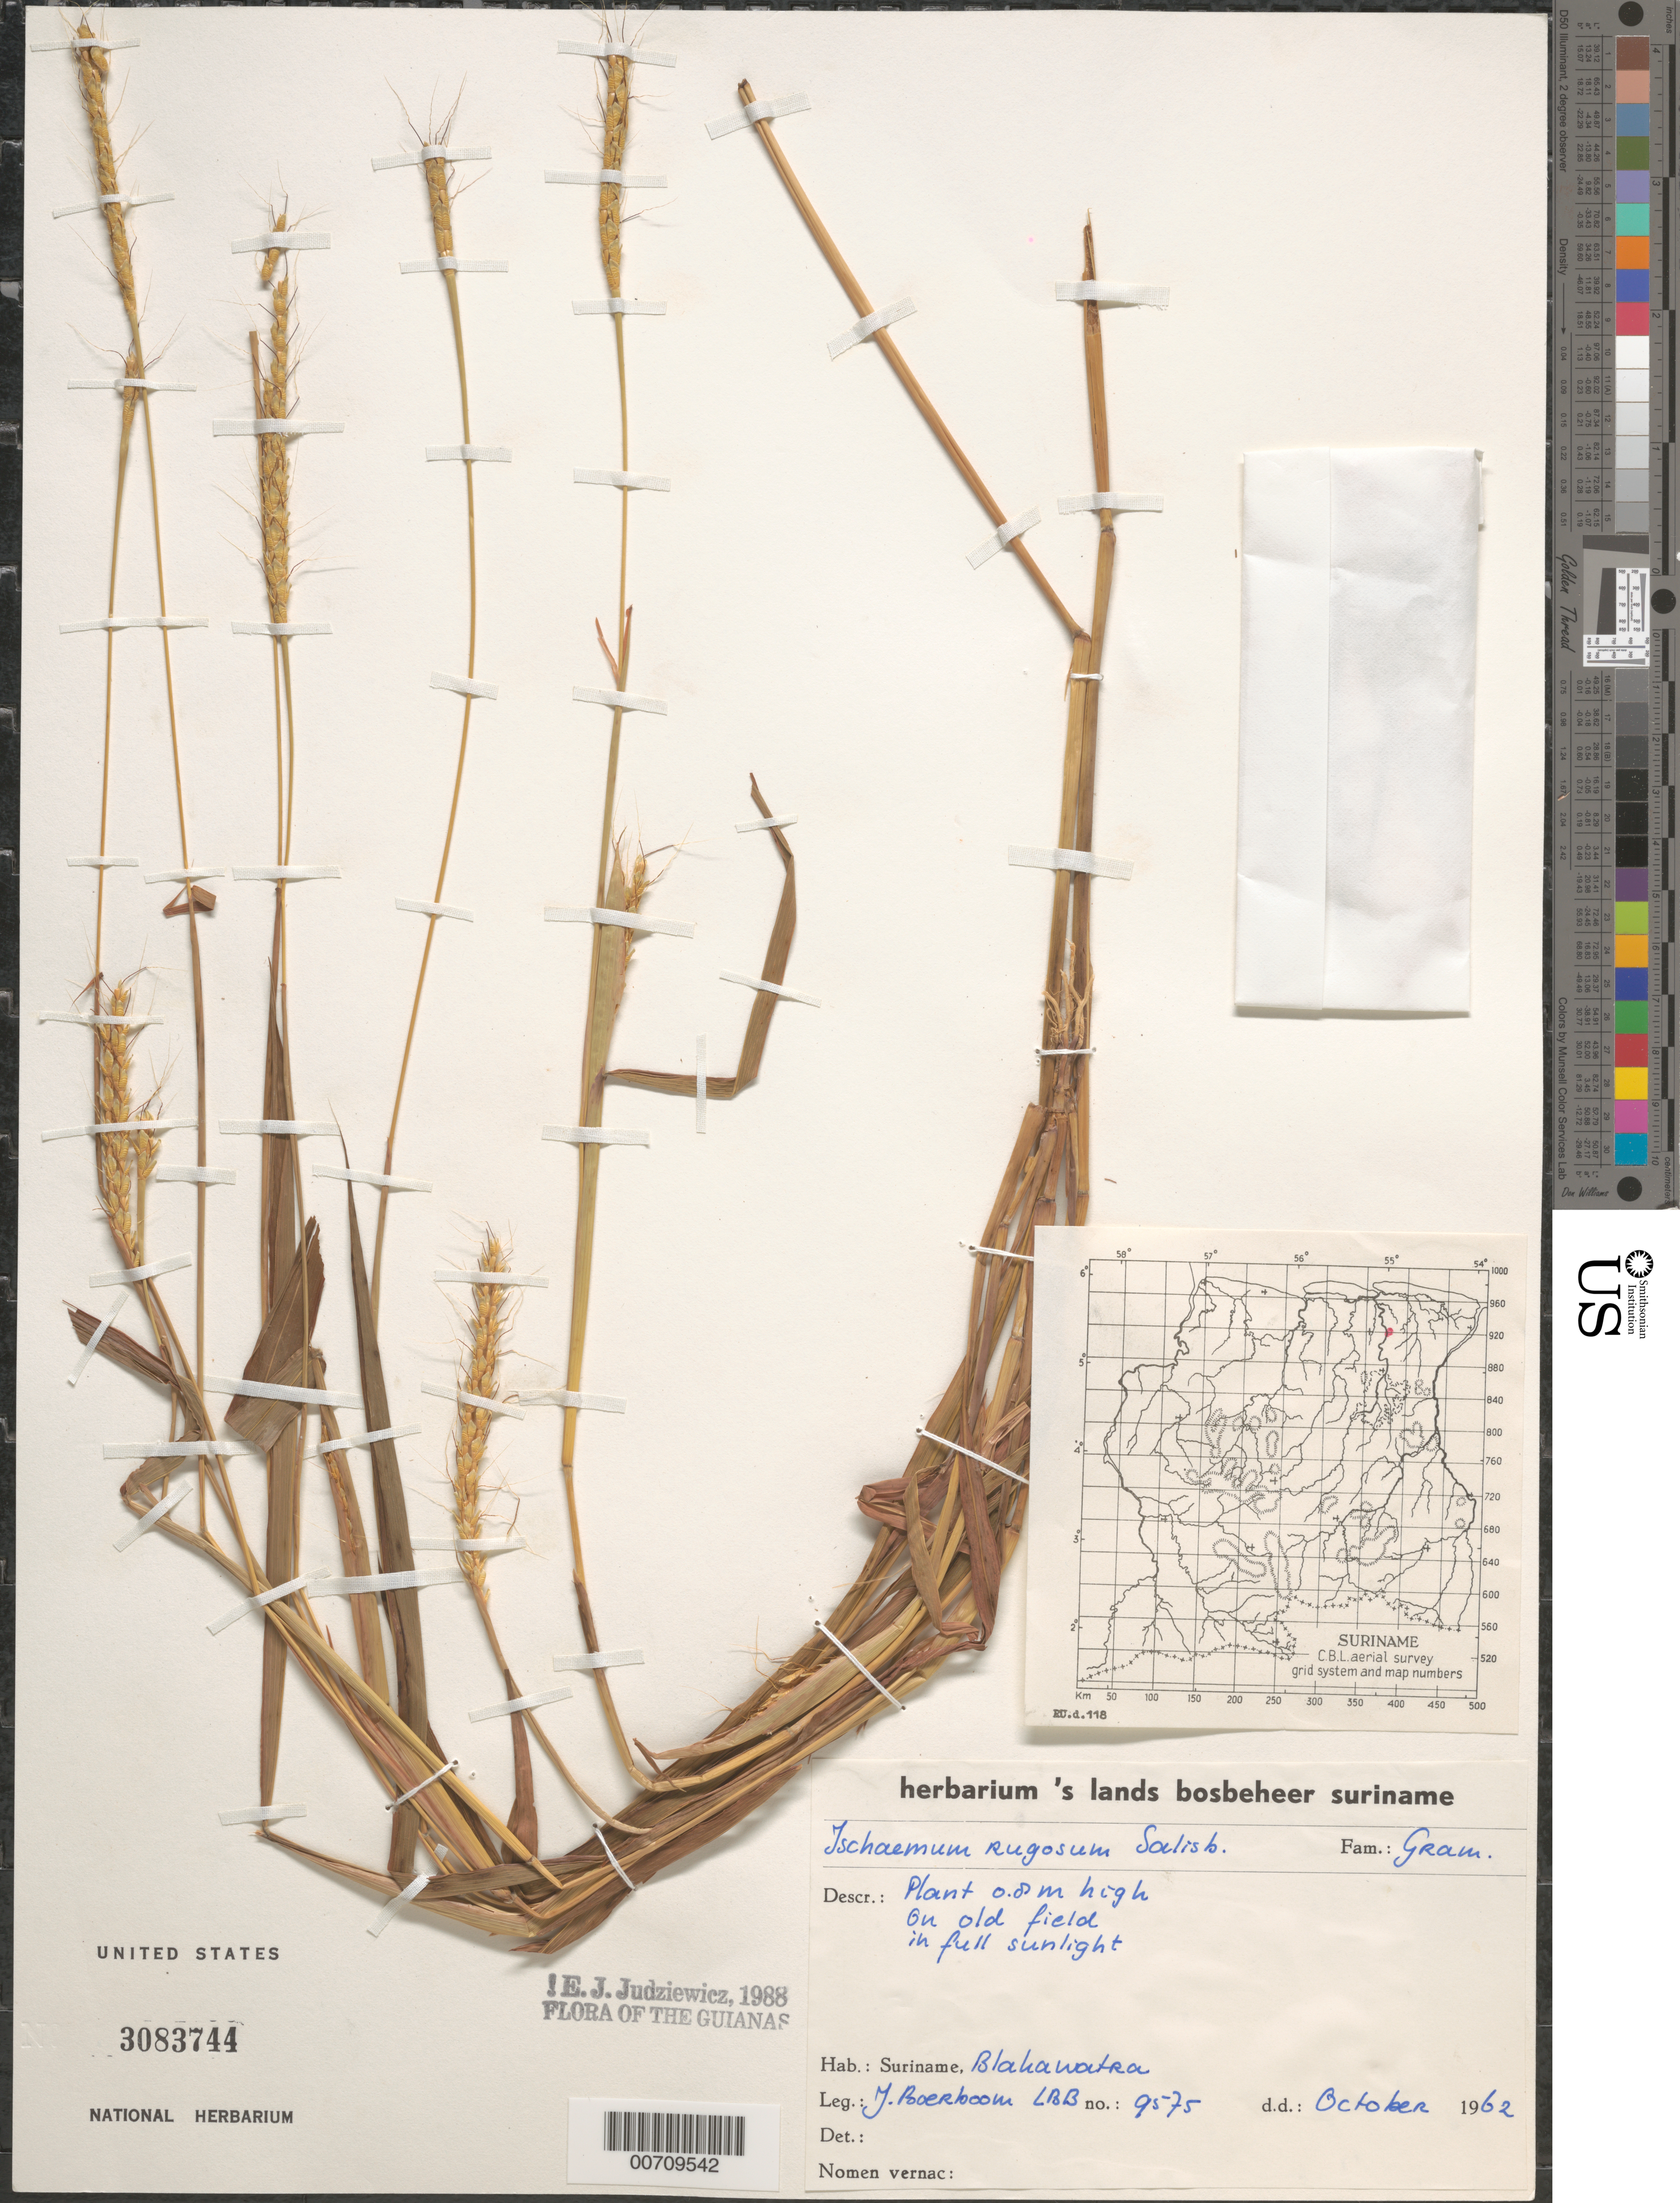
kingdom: Plantae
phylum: Tracheophyta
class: Liliopsida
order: Poales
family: Poaceae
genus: Ischaemum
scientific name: Ischaemum rugosum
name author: Salisb.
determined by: Judziewicz, E. J.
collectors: J. Boerboom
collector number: LBB 9575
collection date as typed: Oct-62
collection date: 1962-10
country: Suriname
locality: Blakawatra; Jodenssavanne-Mapane Kreek area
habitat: Old field in full sunlight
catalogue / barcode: US 3083744